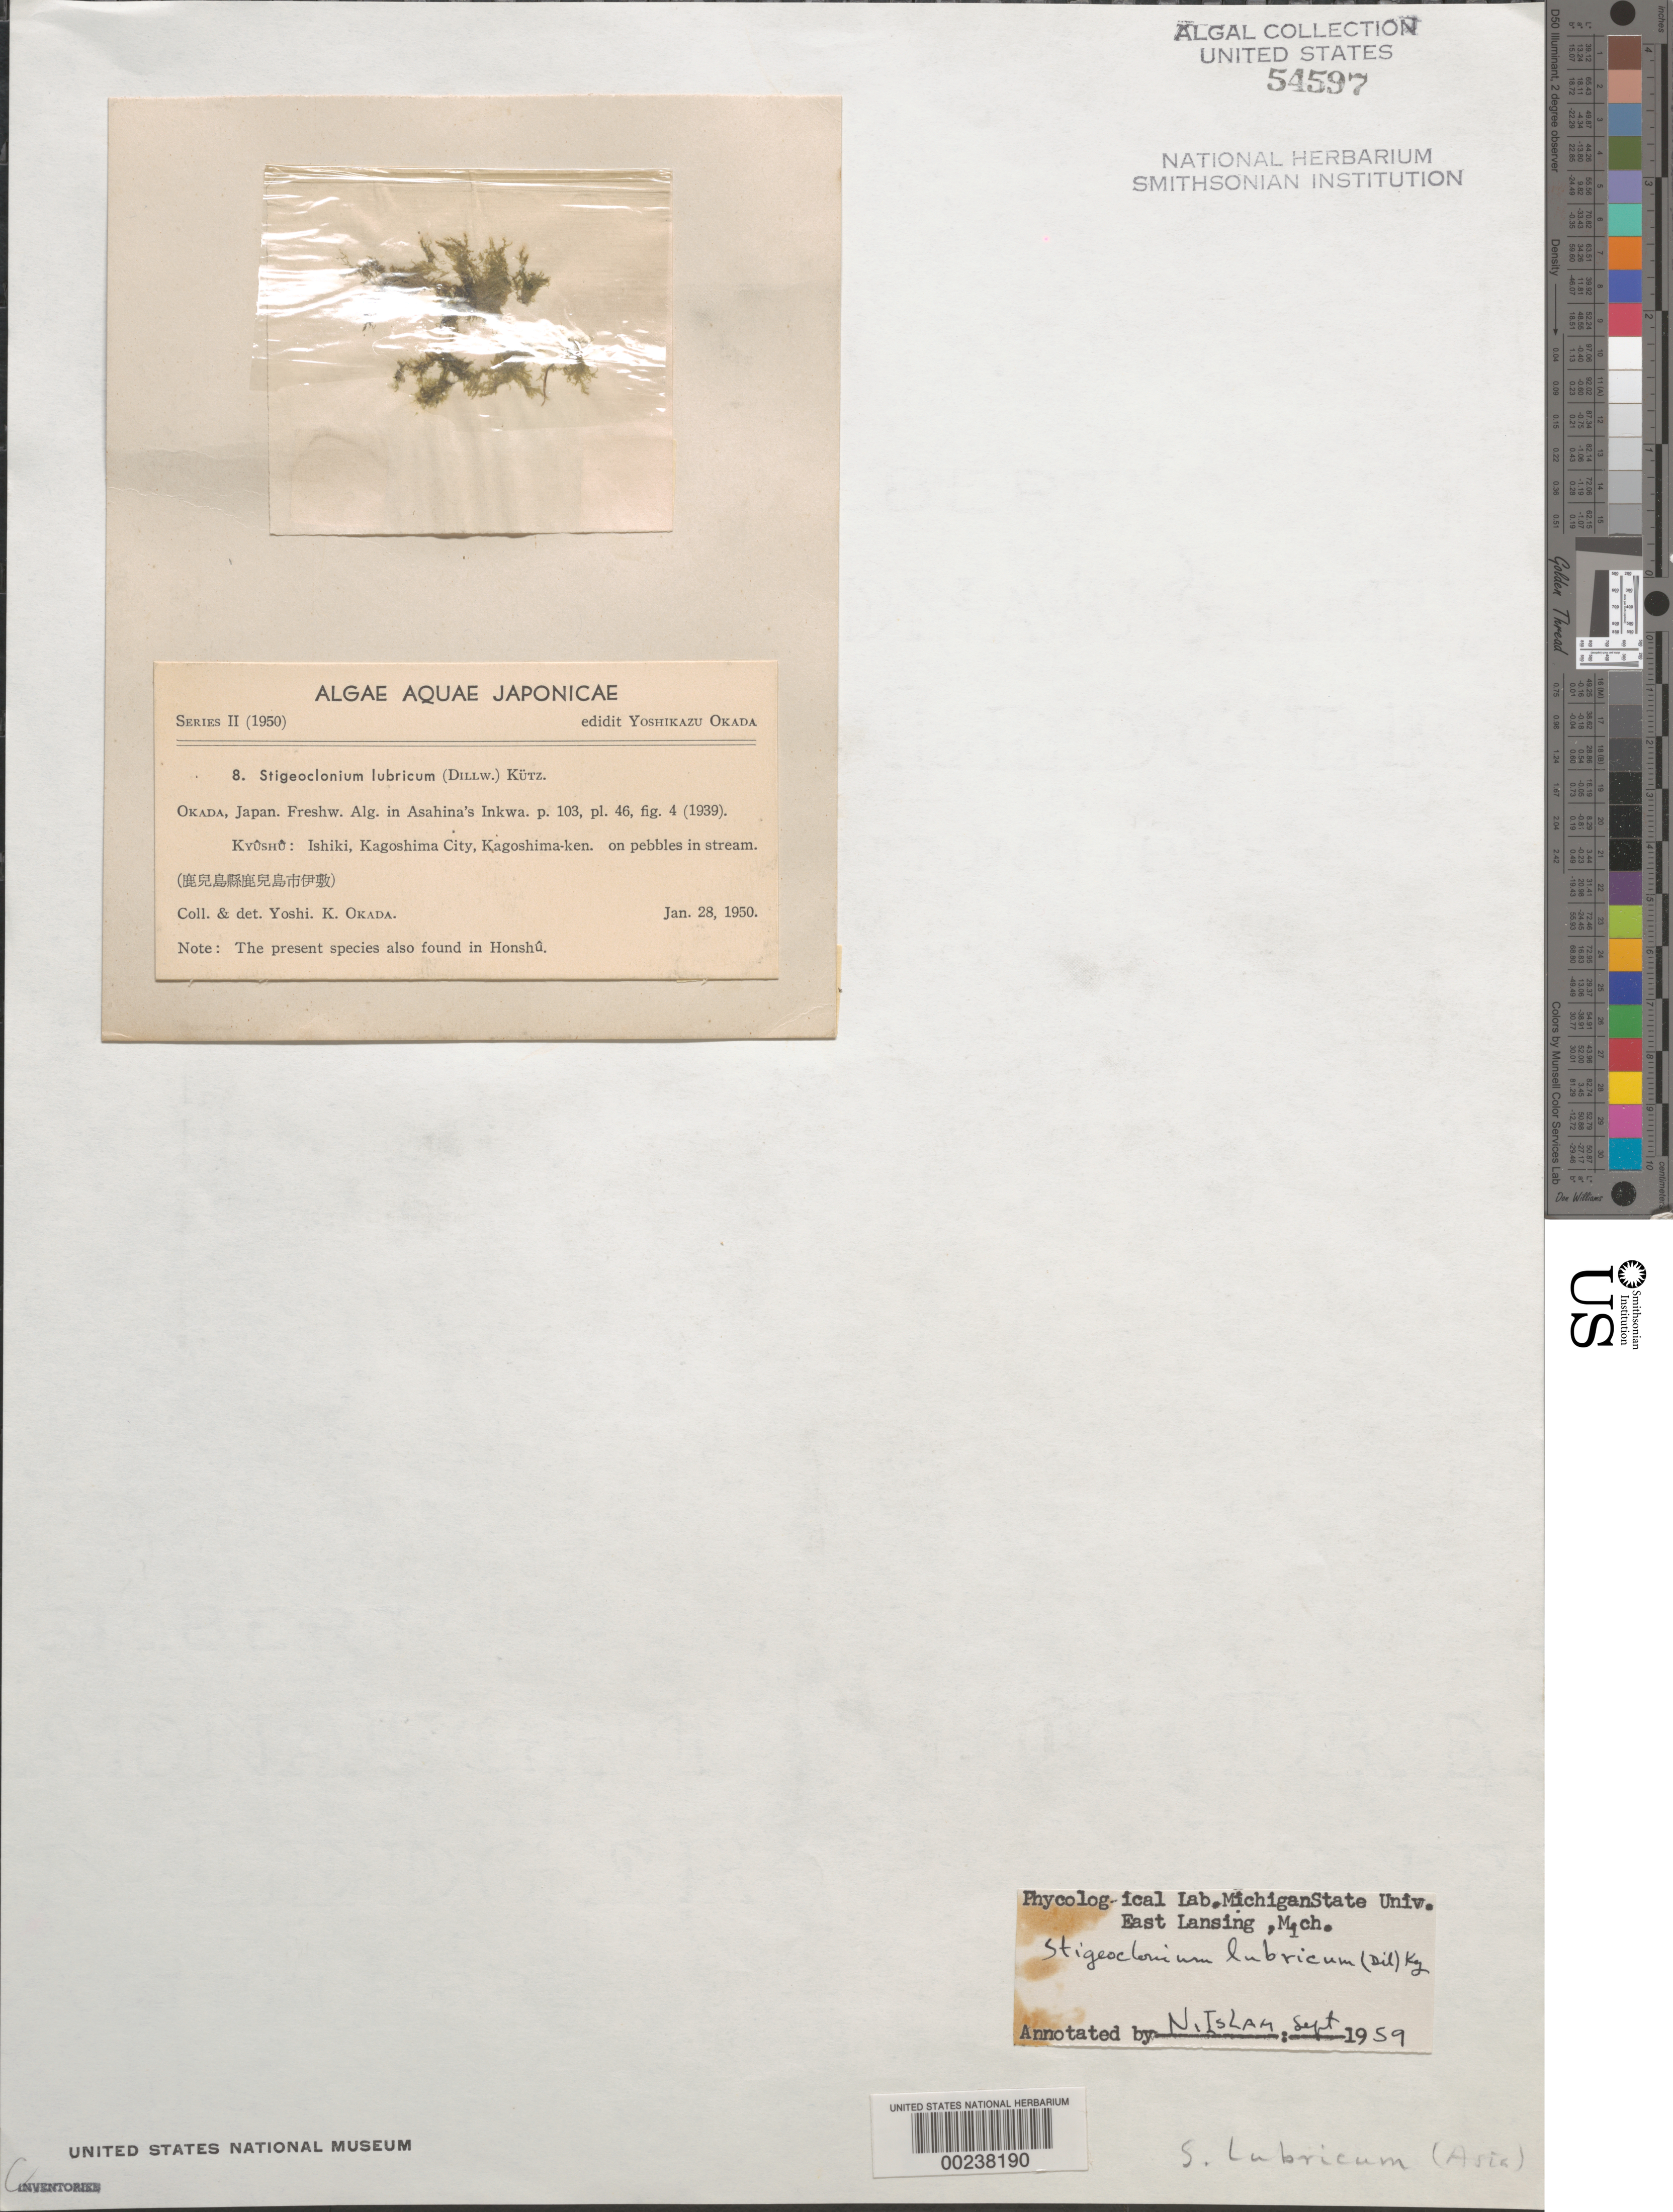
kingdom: Plantae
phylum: Chlorophyta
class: Chlorophyceae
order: Chaetophorales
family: Chaetophoraceae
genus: Stigeoclonium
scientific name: Stigeoclonium lubricum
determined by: Okada, Y. K.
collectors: Y. Okada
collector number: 8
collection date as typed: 28 Jan 1950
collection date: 1950-01-28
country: Japan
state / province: Kagosima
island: Kyushu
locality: Ishiki, Kagoshima City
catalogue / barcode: US 54597